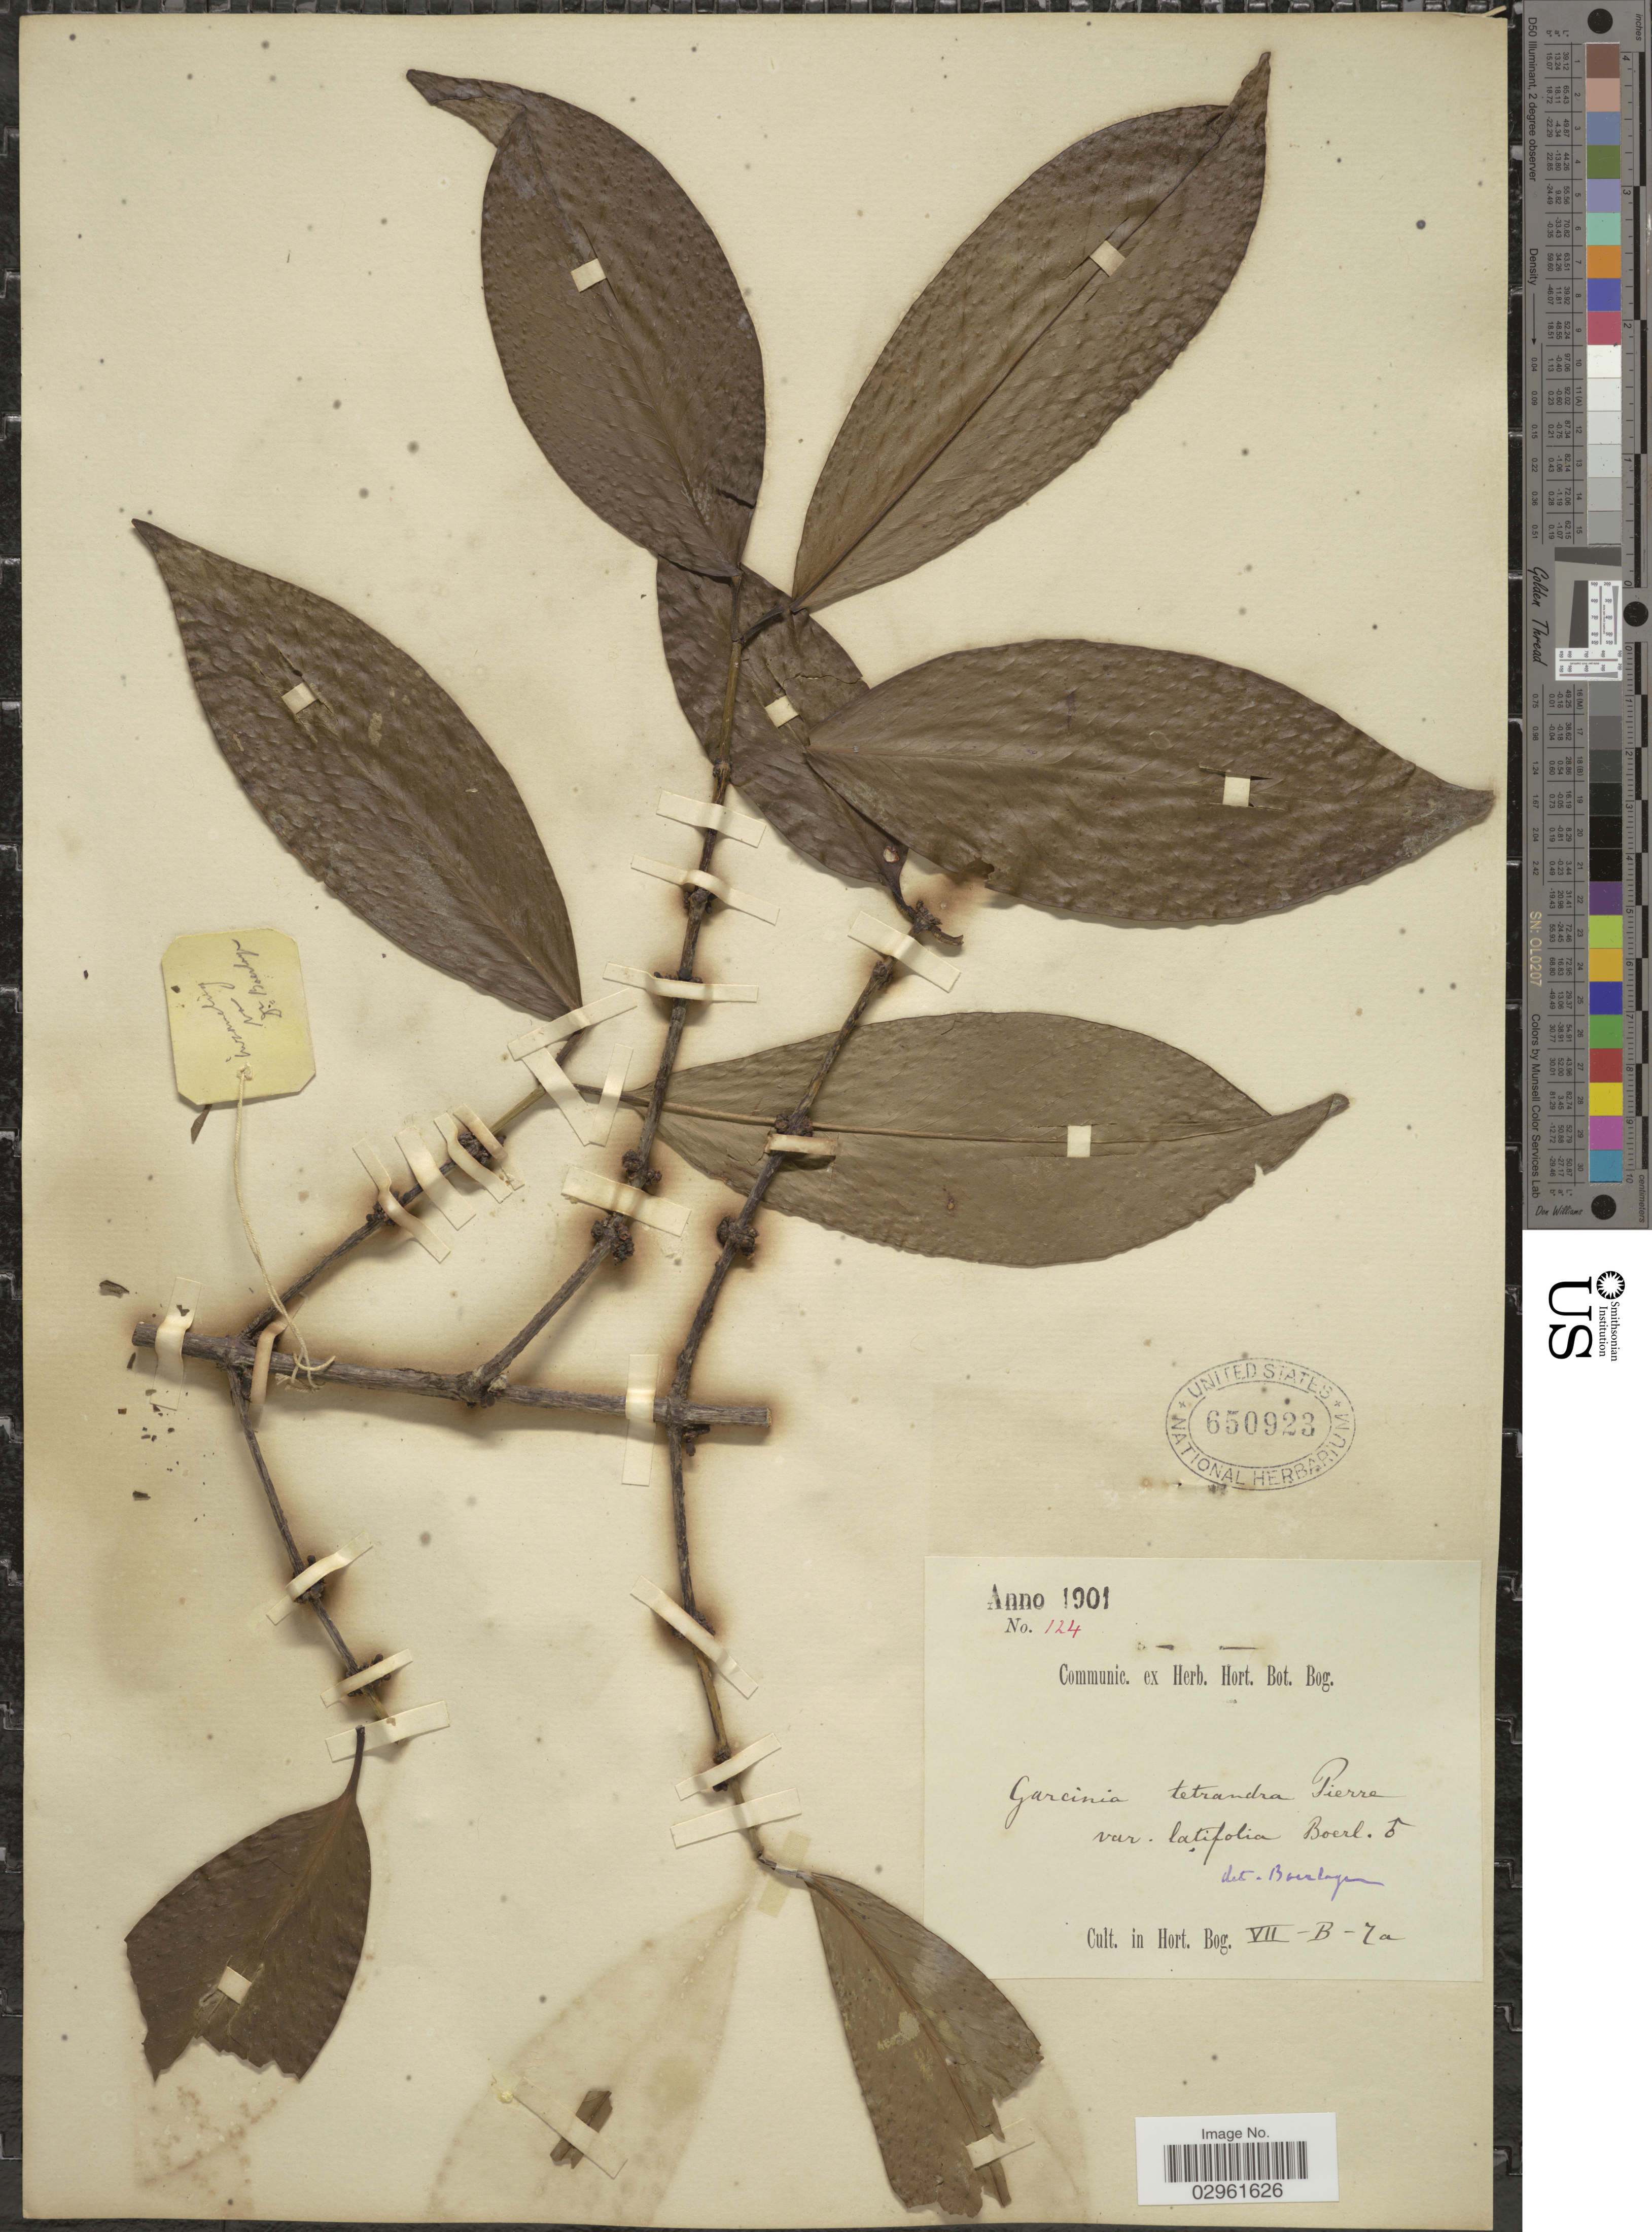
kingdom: Plantae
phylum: Tracheophyta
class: Magnoliopsida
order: Malpighiales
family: Clusiaceae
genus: Garcinia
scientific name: Garcinia tetrandra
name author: Pierre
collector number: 124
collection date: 1901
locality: In Hort. Bog. VII-B-7a [unsure placement]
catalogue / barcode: US 650923